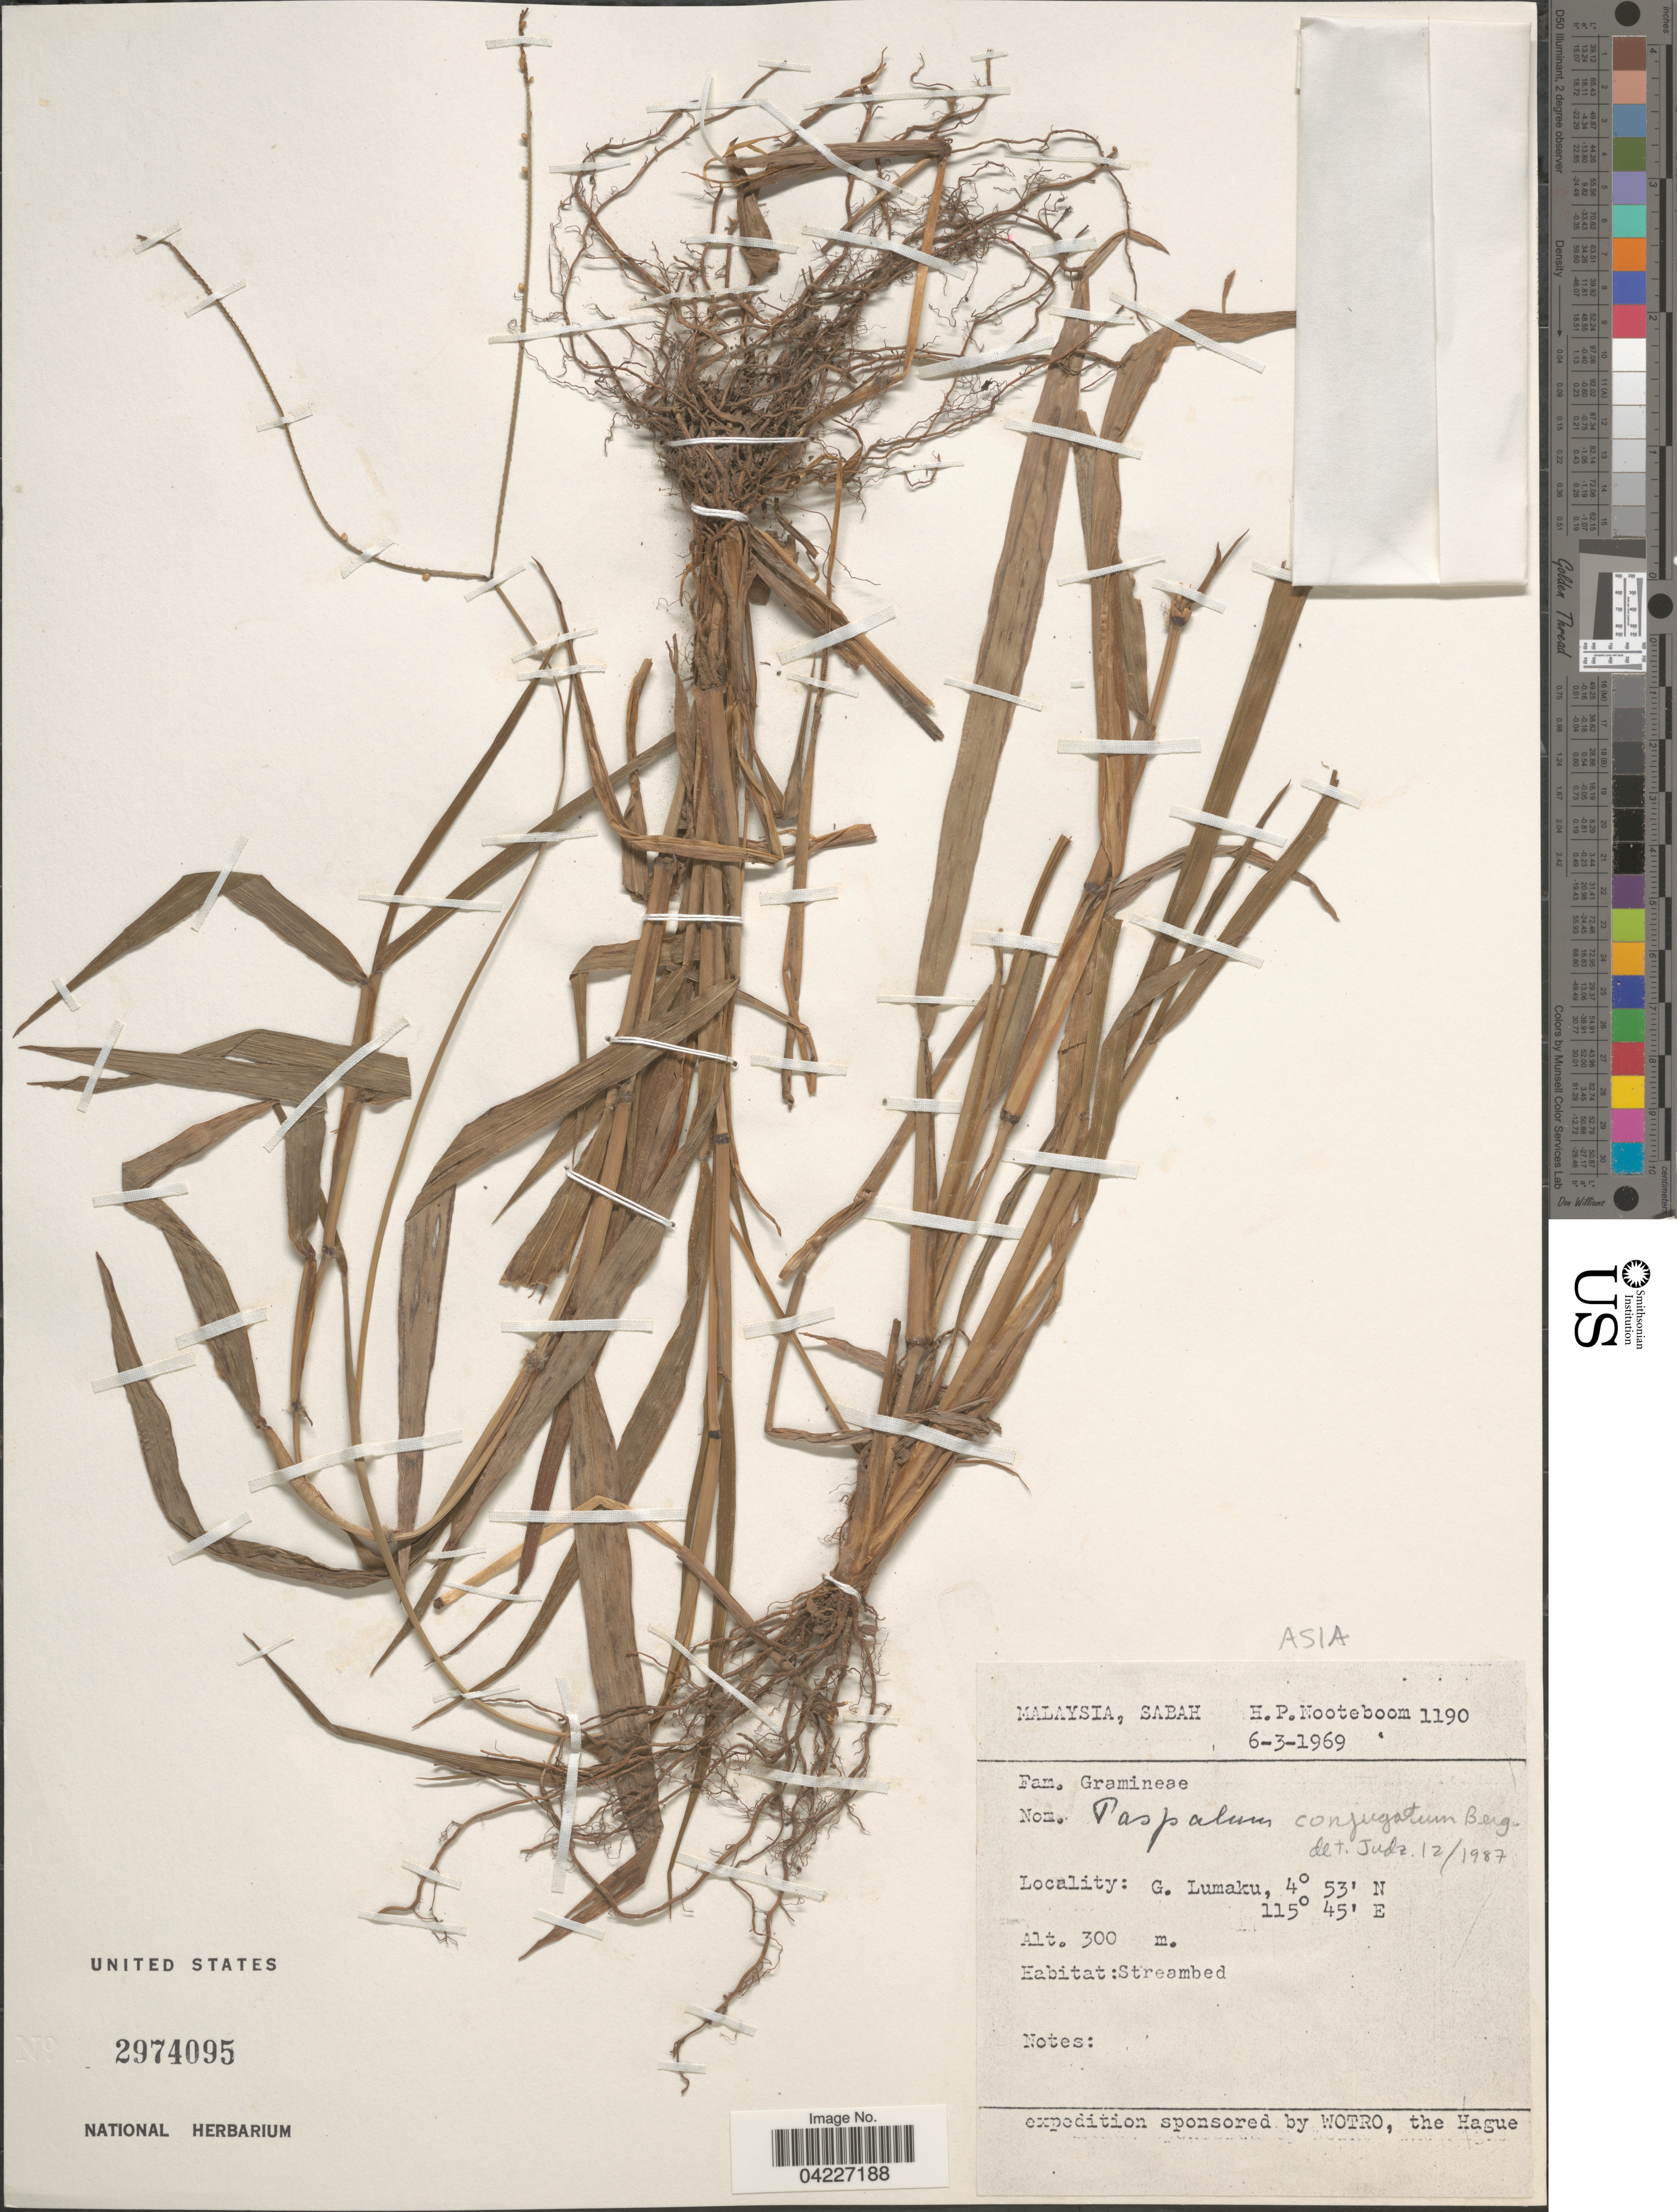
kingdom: Plantae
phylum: Tracheophyta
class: Liliopsida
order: Poales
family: Poaceae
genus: Paspalum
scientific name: Paspalum conjugatum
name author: P.J. Bergius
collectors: H. P. Nooteboom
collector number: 1190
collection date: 1969-03-06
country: Malaysia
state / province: Sabah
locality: G. Lumaku.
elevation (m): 300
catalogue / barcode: US 2974095